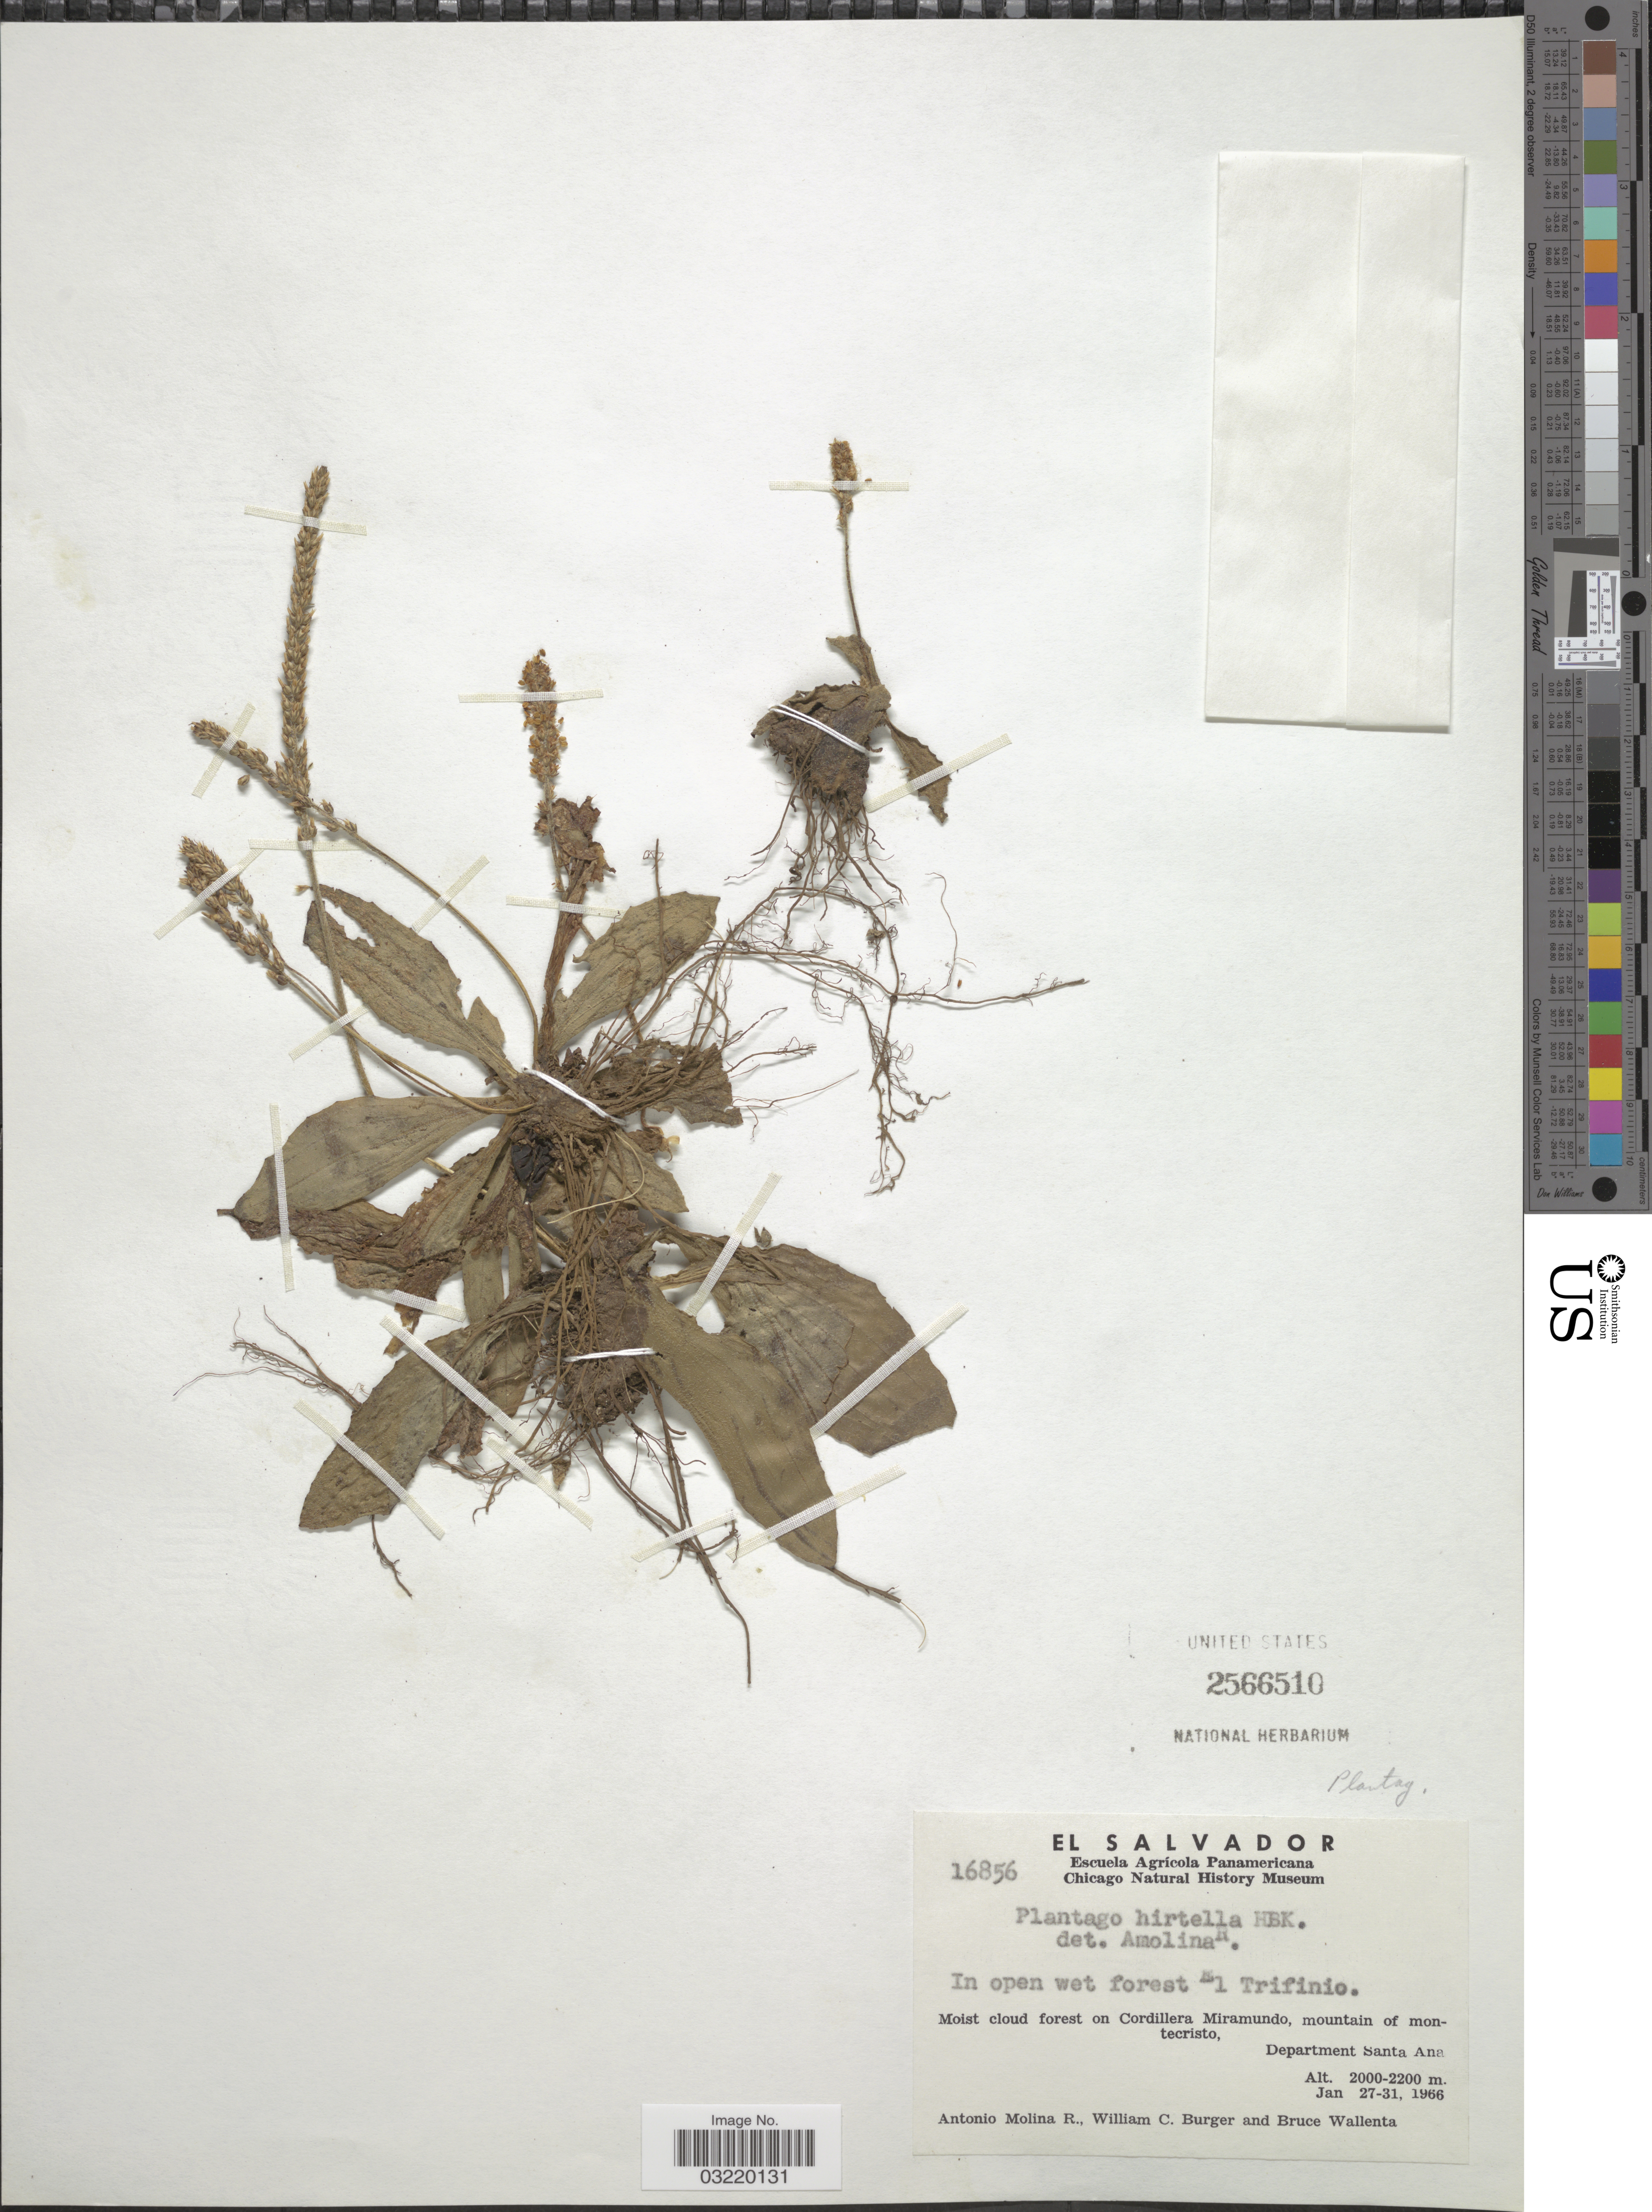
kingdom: Plantae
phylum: Tracheophyta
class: Magnoliopsida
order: Lamiales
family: Plantaginaceae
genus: Plantago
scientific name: Plantago australis subsp. hirtella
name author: (Kunth) Rahn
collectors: A. Molina R., W. Burger & B. Wallenta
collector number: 16856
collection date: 1966-01-27/1966-01-31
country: El Salvador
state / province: Santa Ana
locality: In open wet forest El Trifinio. Moist cloud forest on Cordillera Miramundo, mountain of montecristo, Department Santa Ana.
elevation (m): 2000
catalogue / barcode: US 2566510